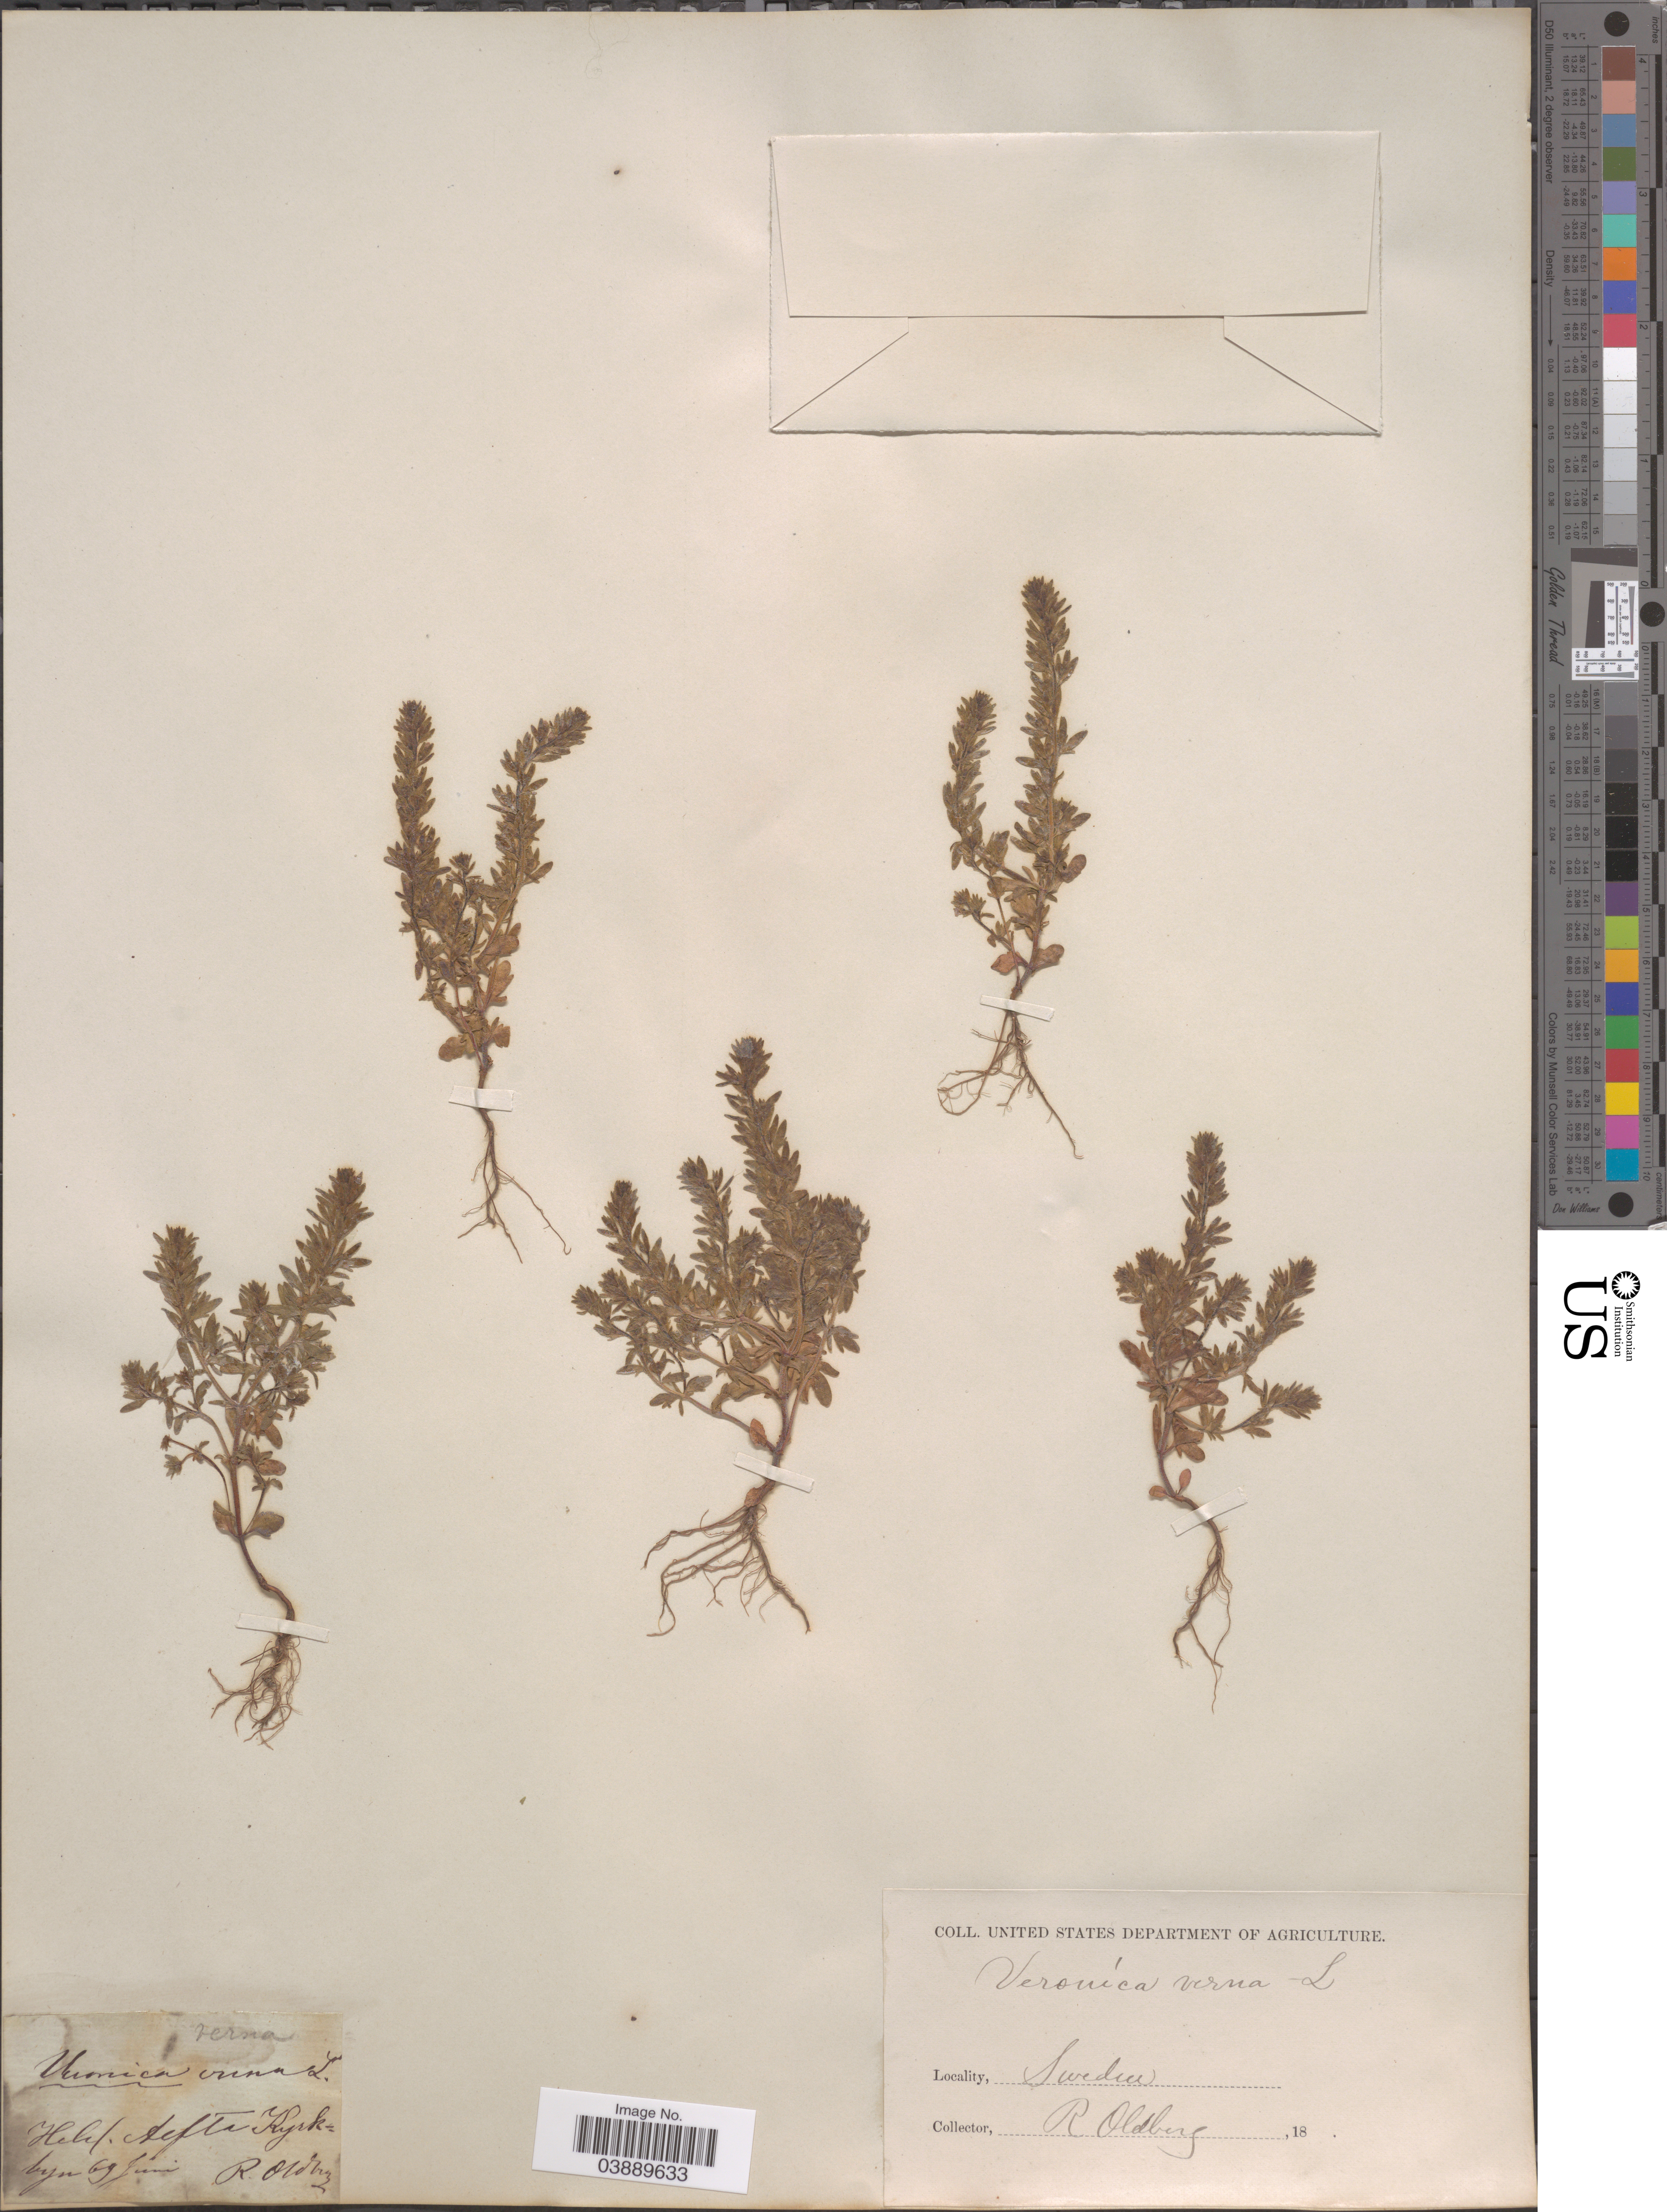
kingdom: Plantae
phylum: Tracheophyta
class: Magnoliopsida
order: Lamiales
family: Plantaginaceae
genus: Veronica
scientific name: Veronica verna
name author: L.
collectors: R. Oldberg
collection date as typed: Transcribed d/m/y: /6/69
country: Sweden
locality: Helsl. Alfta Kyrkbyn.